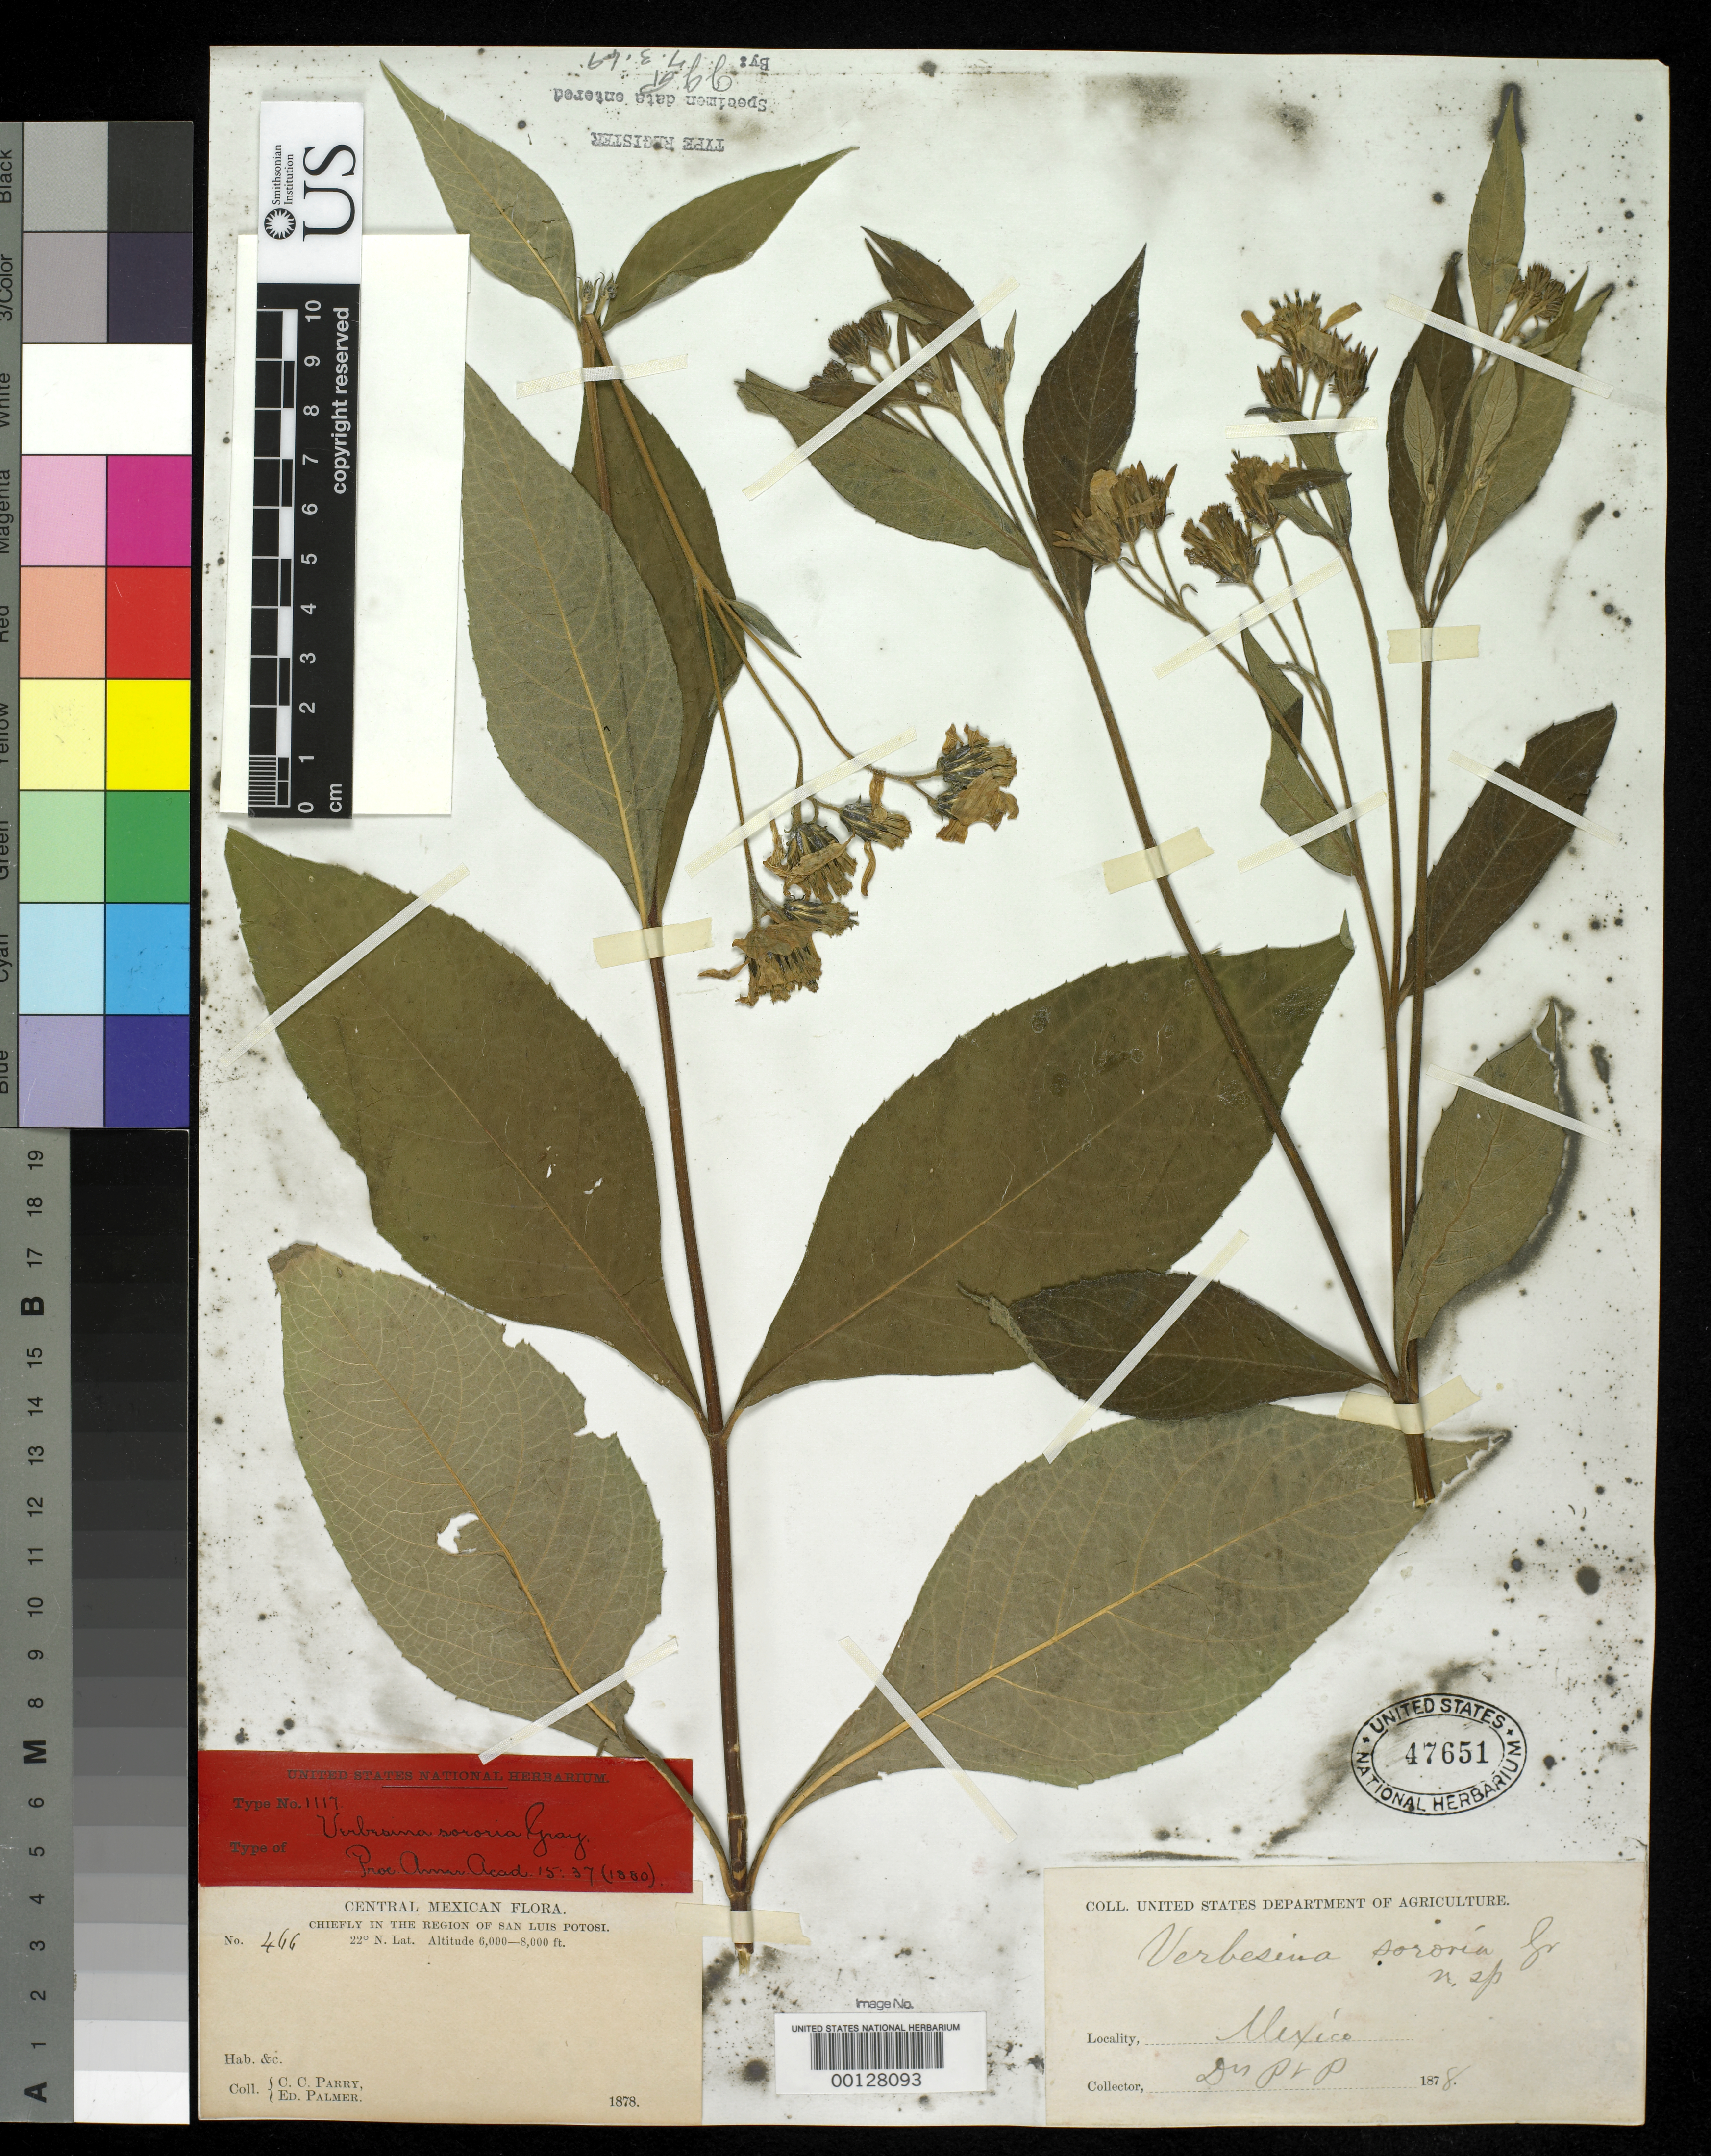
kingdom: Plantae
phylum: Tracheophyta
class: Magnoliopsida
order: Asterales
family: Asteraceae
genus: Verbesina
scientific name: Verbesina sororia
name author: A. Gray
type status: Isotype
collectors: C. C. Parry & E. Palmer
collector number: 466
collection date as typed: Aug 1878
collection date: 1878-08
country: Mexico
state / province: San Luis Potosi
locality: Mountain slopes near San Luis Potosi.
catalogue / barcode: US 47651